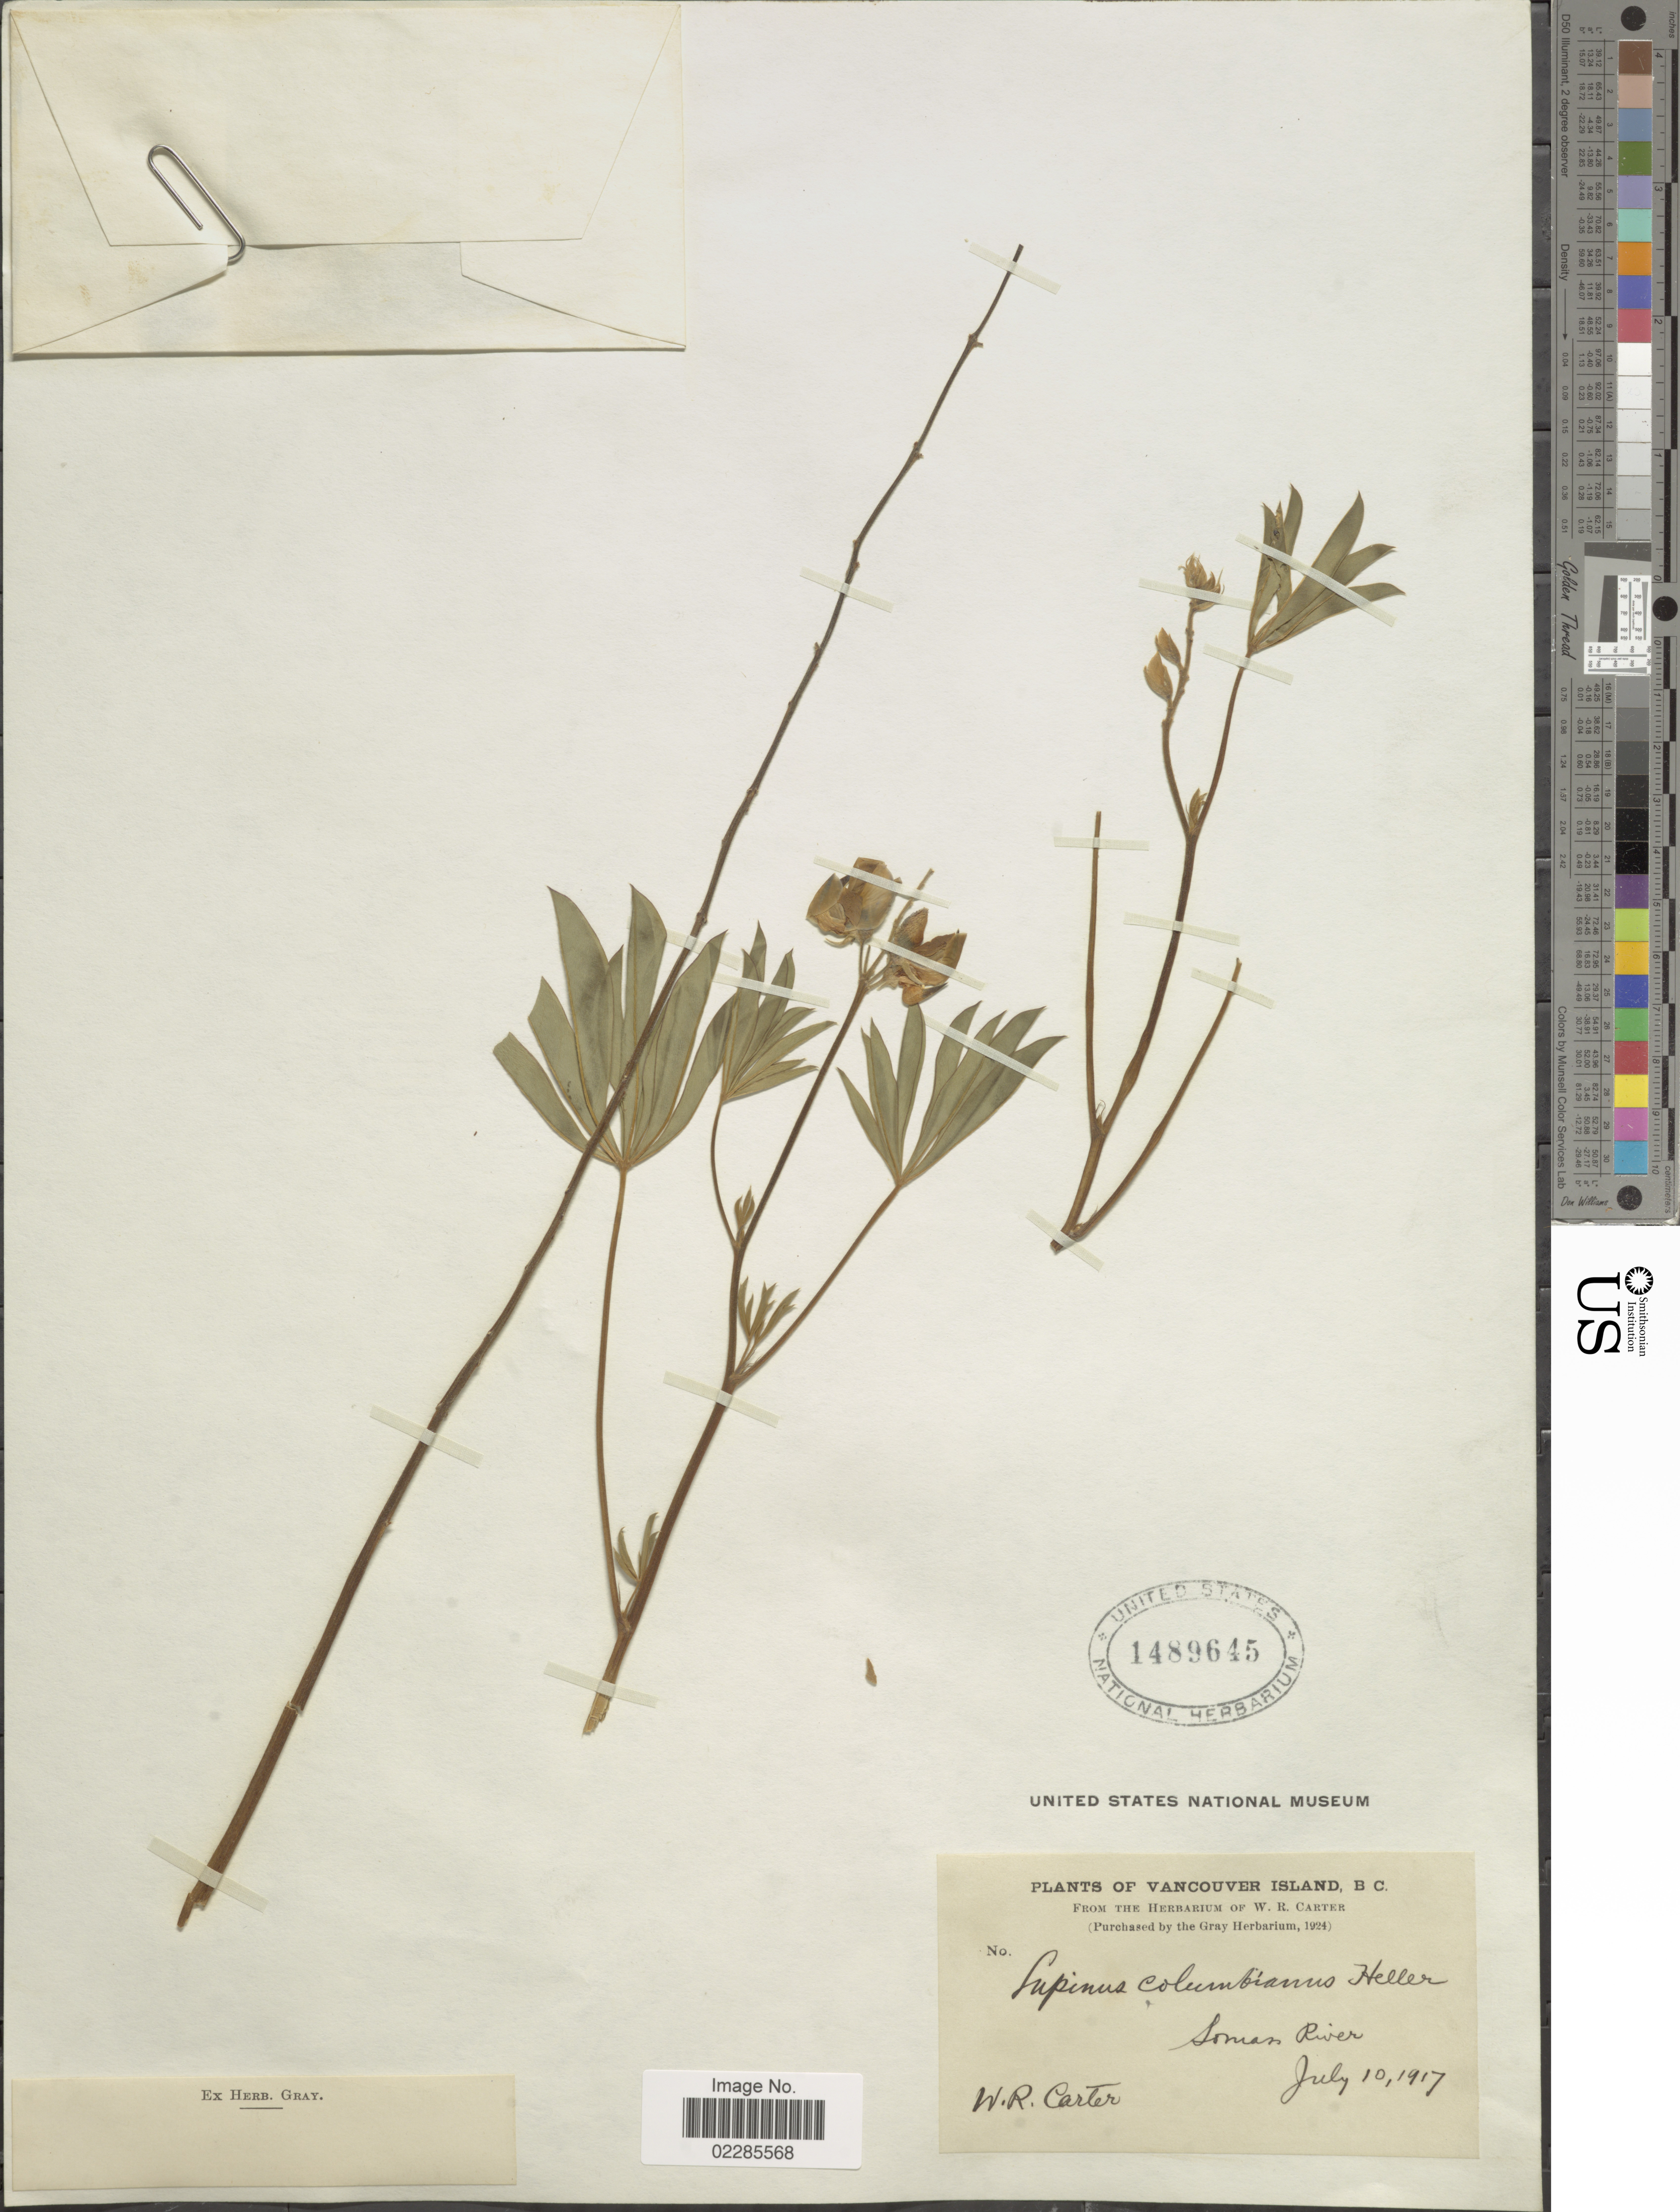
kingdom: Plantae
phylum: Tracheophyta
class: Magnoliopsida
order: Fabales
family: Fabaceae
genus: Lupinus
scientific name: Lupinus latifolius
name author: Lindl. ex J. Agardh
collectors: W. R. Carter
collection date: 1917-07-10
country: Canada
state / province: British Columbia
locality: Vancouver Island, Soman River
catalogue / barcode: US 1489645